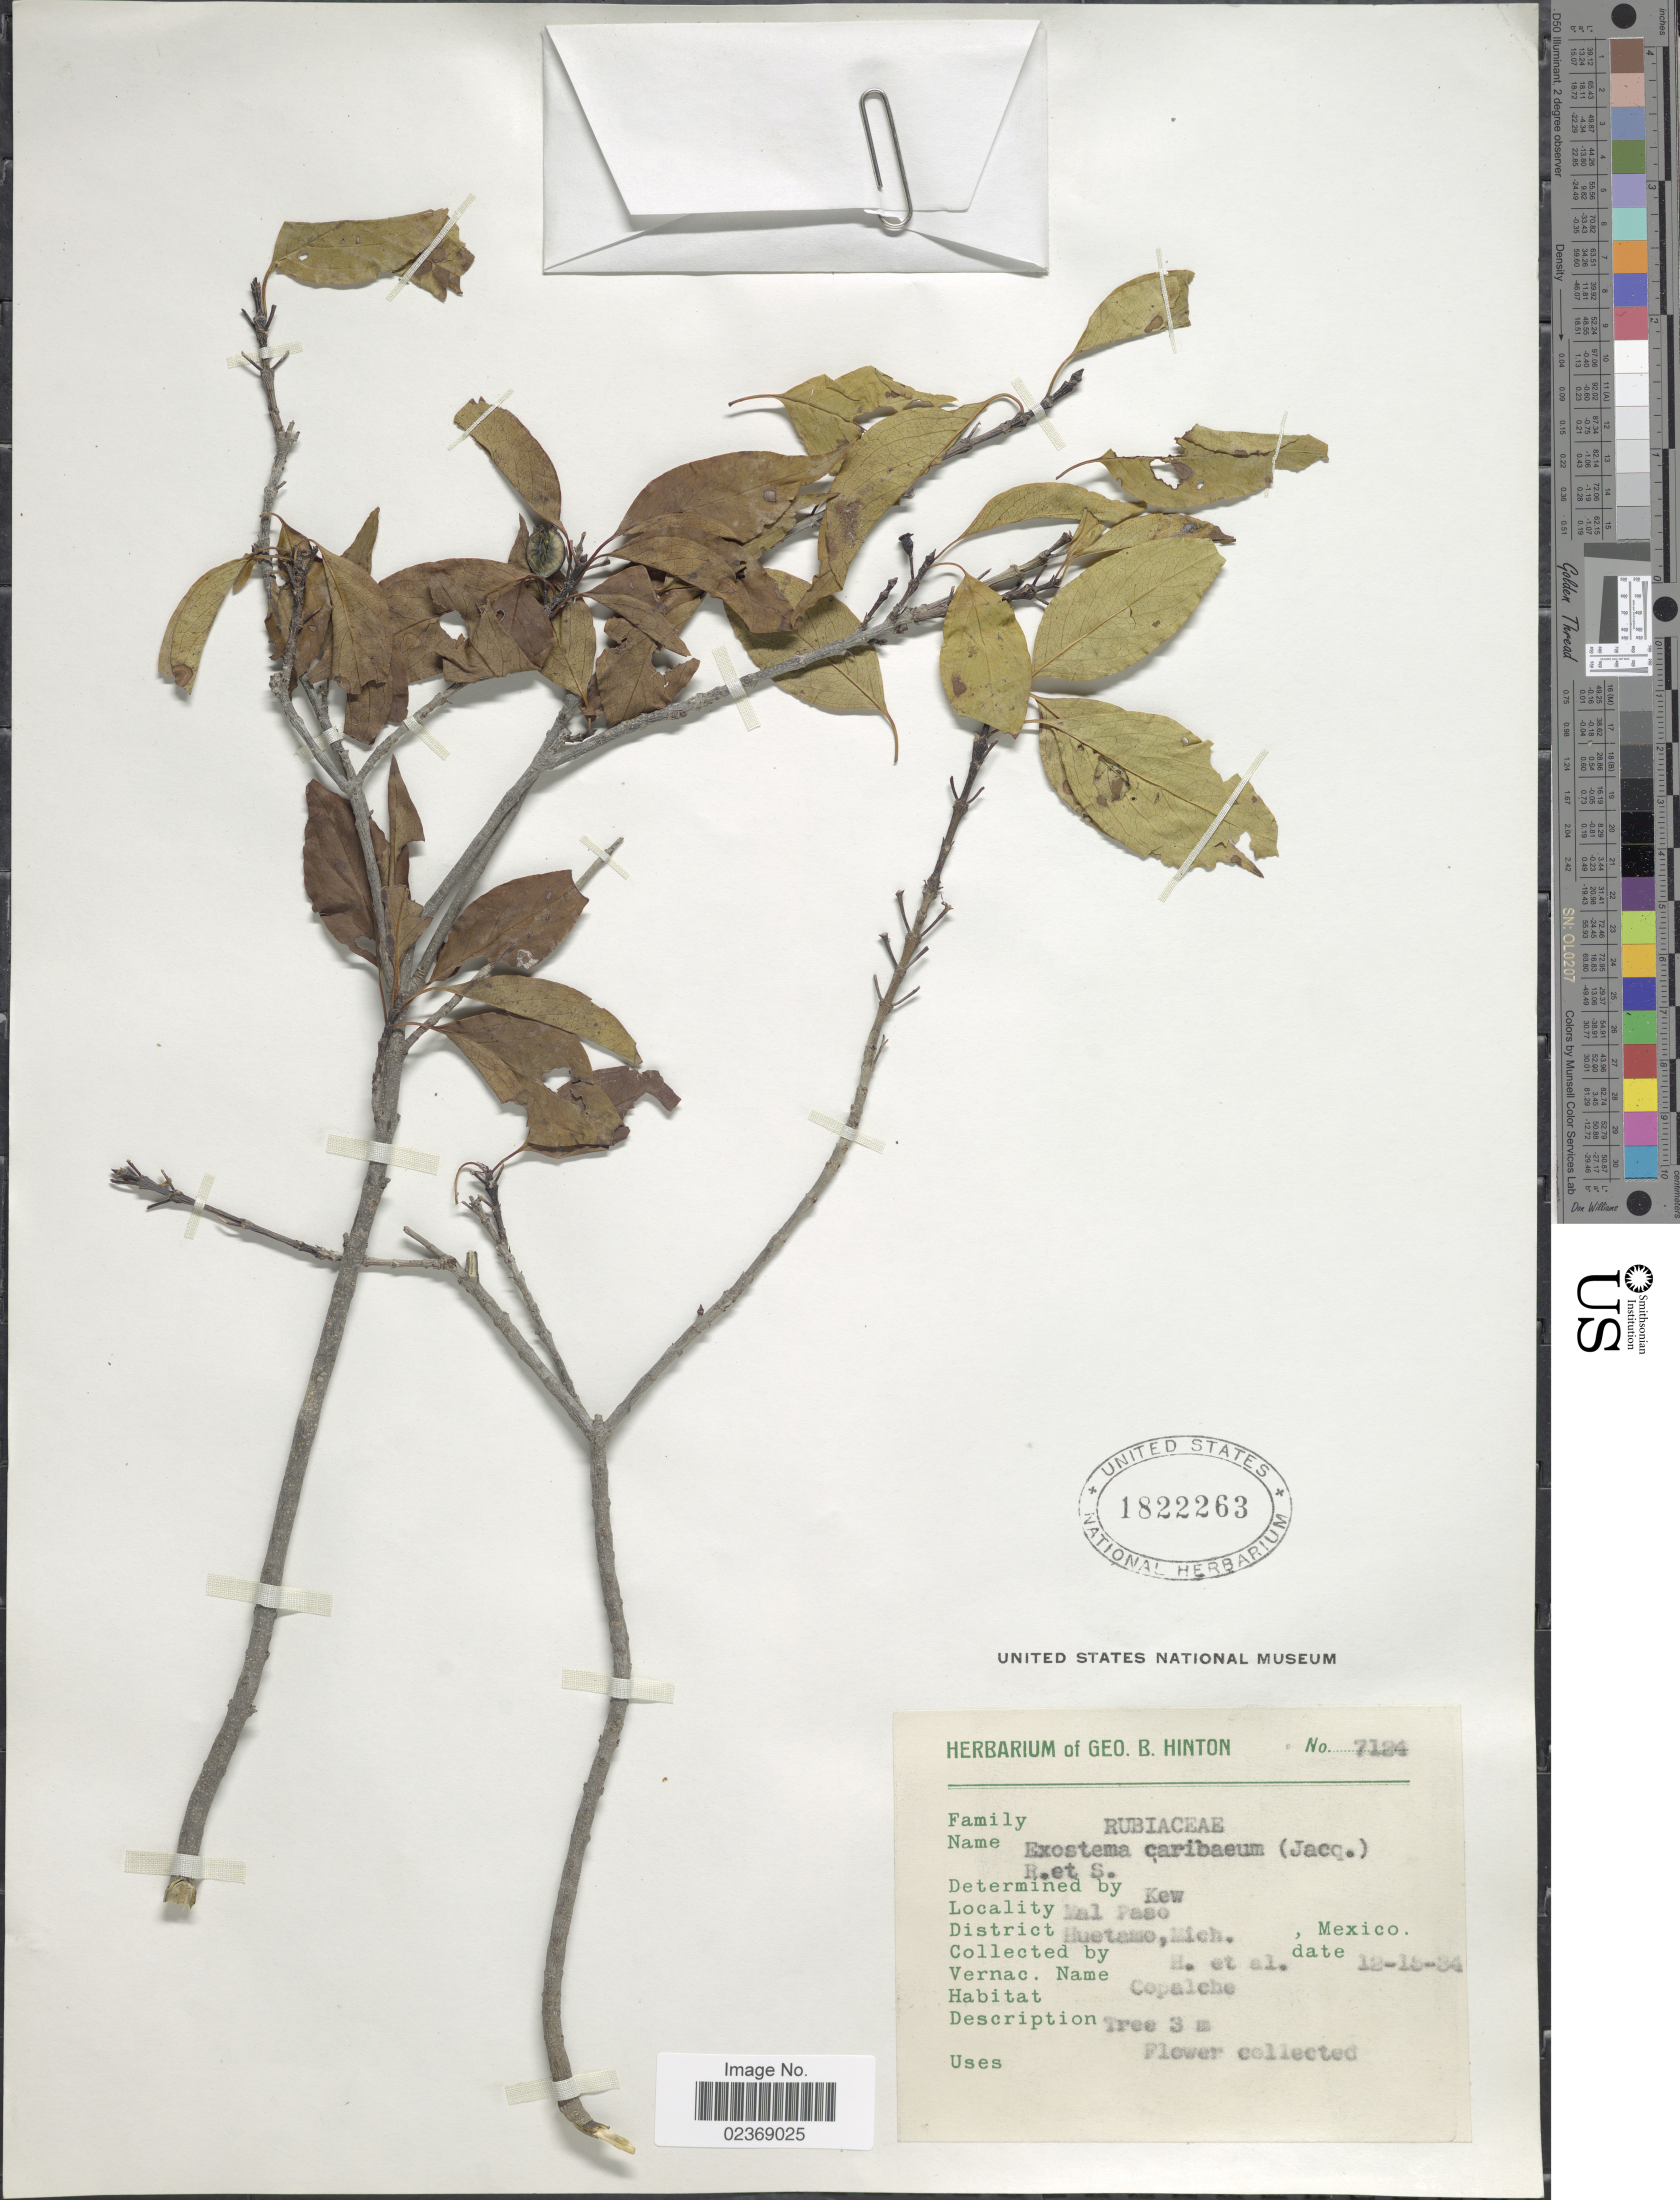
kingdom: Plantae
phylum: Tracheophyta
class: Magnoliopsida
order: Gentianales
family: Rubiaceae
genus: Exostema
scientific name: Exostema caribaeum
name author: (Jacq.) Roem. & Schult.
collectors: G. B. Hinton & et al.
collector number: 7124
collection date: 1934-12-15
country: Mexico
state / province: Michoacán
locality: Mal Paso, District Huetamo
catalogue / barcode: US 1822263